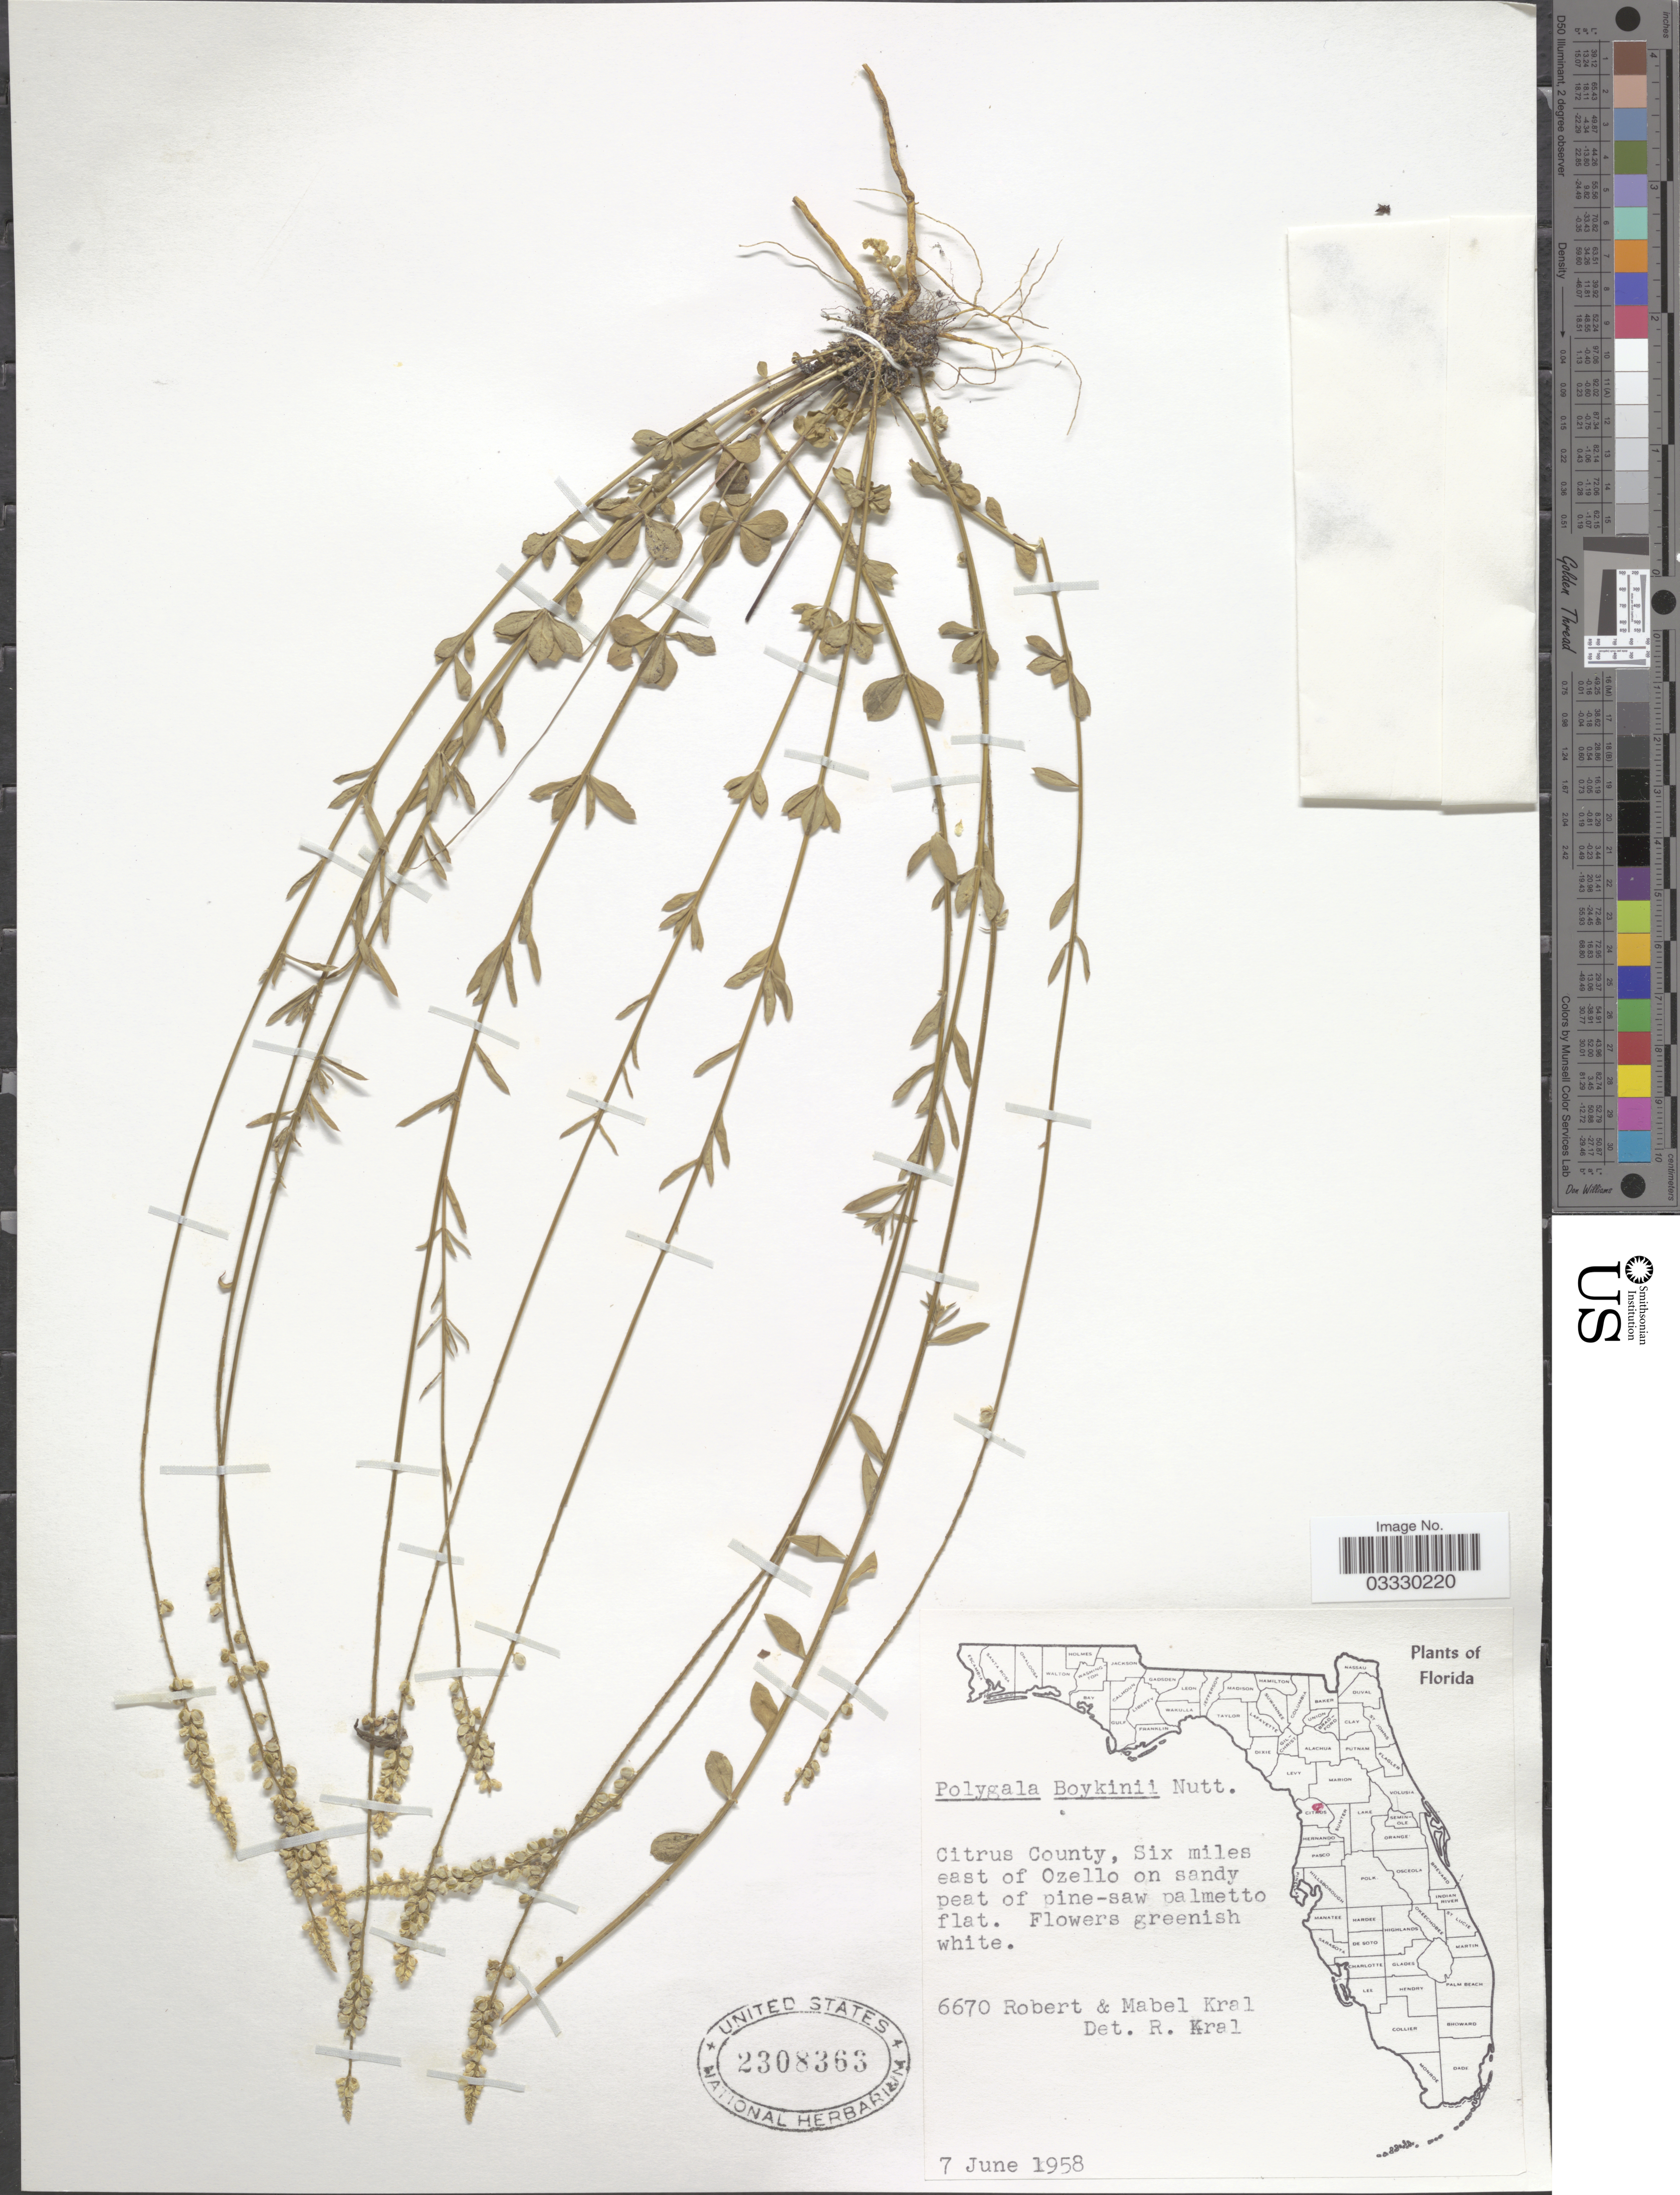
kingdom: Plantae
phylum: Tracheophyta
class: Magnoliopsida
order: Fabales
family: Polygalaceae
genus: Polygala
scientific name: Polygala boykinii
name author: Nutt.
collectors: R. Kral & M. Kral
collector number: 6670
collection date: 1958-06-07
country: United States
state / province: Florida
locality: Citrus County, Six miles east of Ozello.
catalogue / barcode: US 2308363